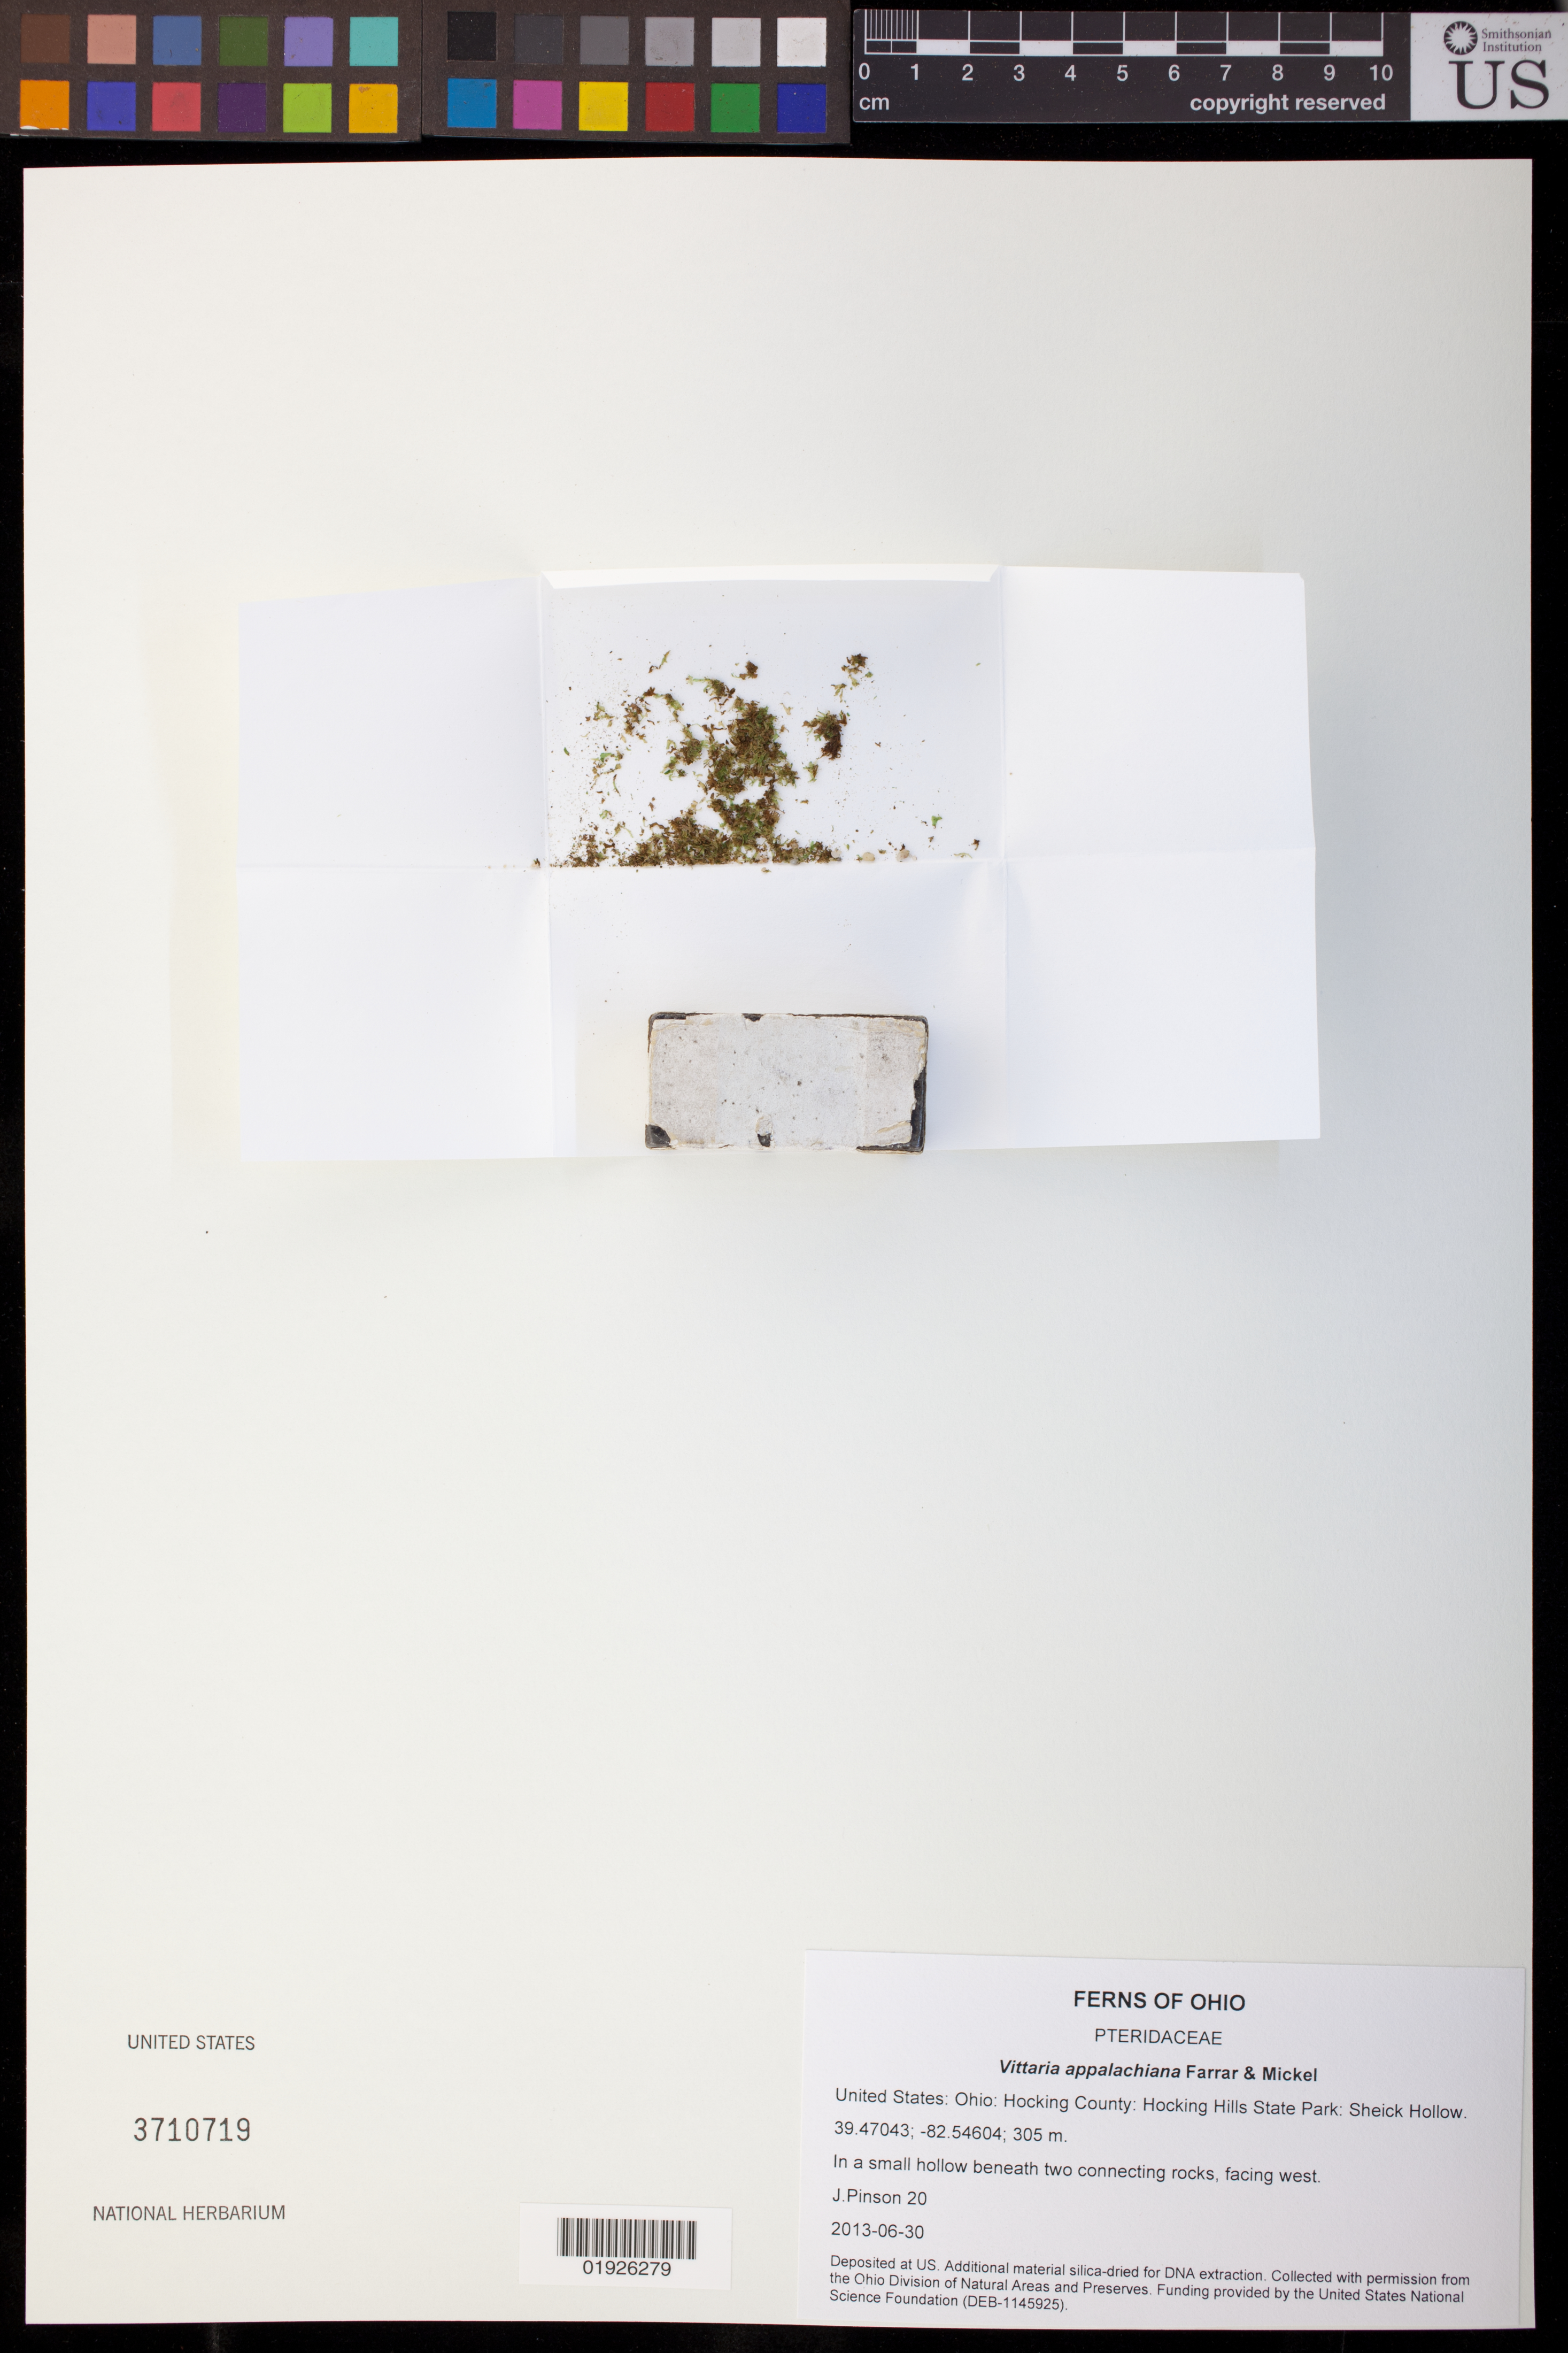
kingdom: Plantae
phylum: Tracheophyta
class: Polypodiopsida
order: Polypodiales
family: Pteridaceae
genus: Vittaria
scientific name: Vittaria appalachiana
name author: Farrar & Mickel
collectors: J. Pinson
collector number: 20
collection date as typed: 2013-06-30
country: United States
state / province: Ohio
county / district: Hocking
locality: Hocking Hills State Park: Sheick Hollow.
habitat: In a small hollow beneath two connecting rocks, facing west.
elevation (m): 305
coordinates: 39.47043, -82.54604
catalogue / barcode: US 3710719